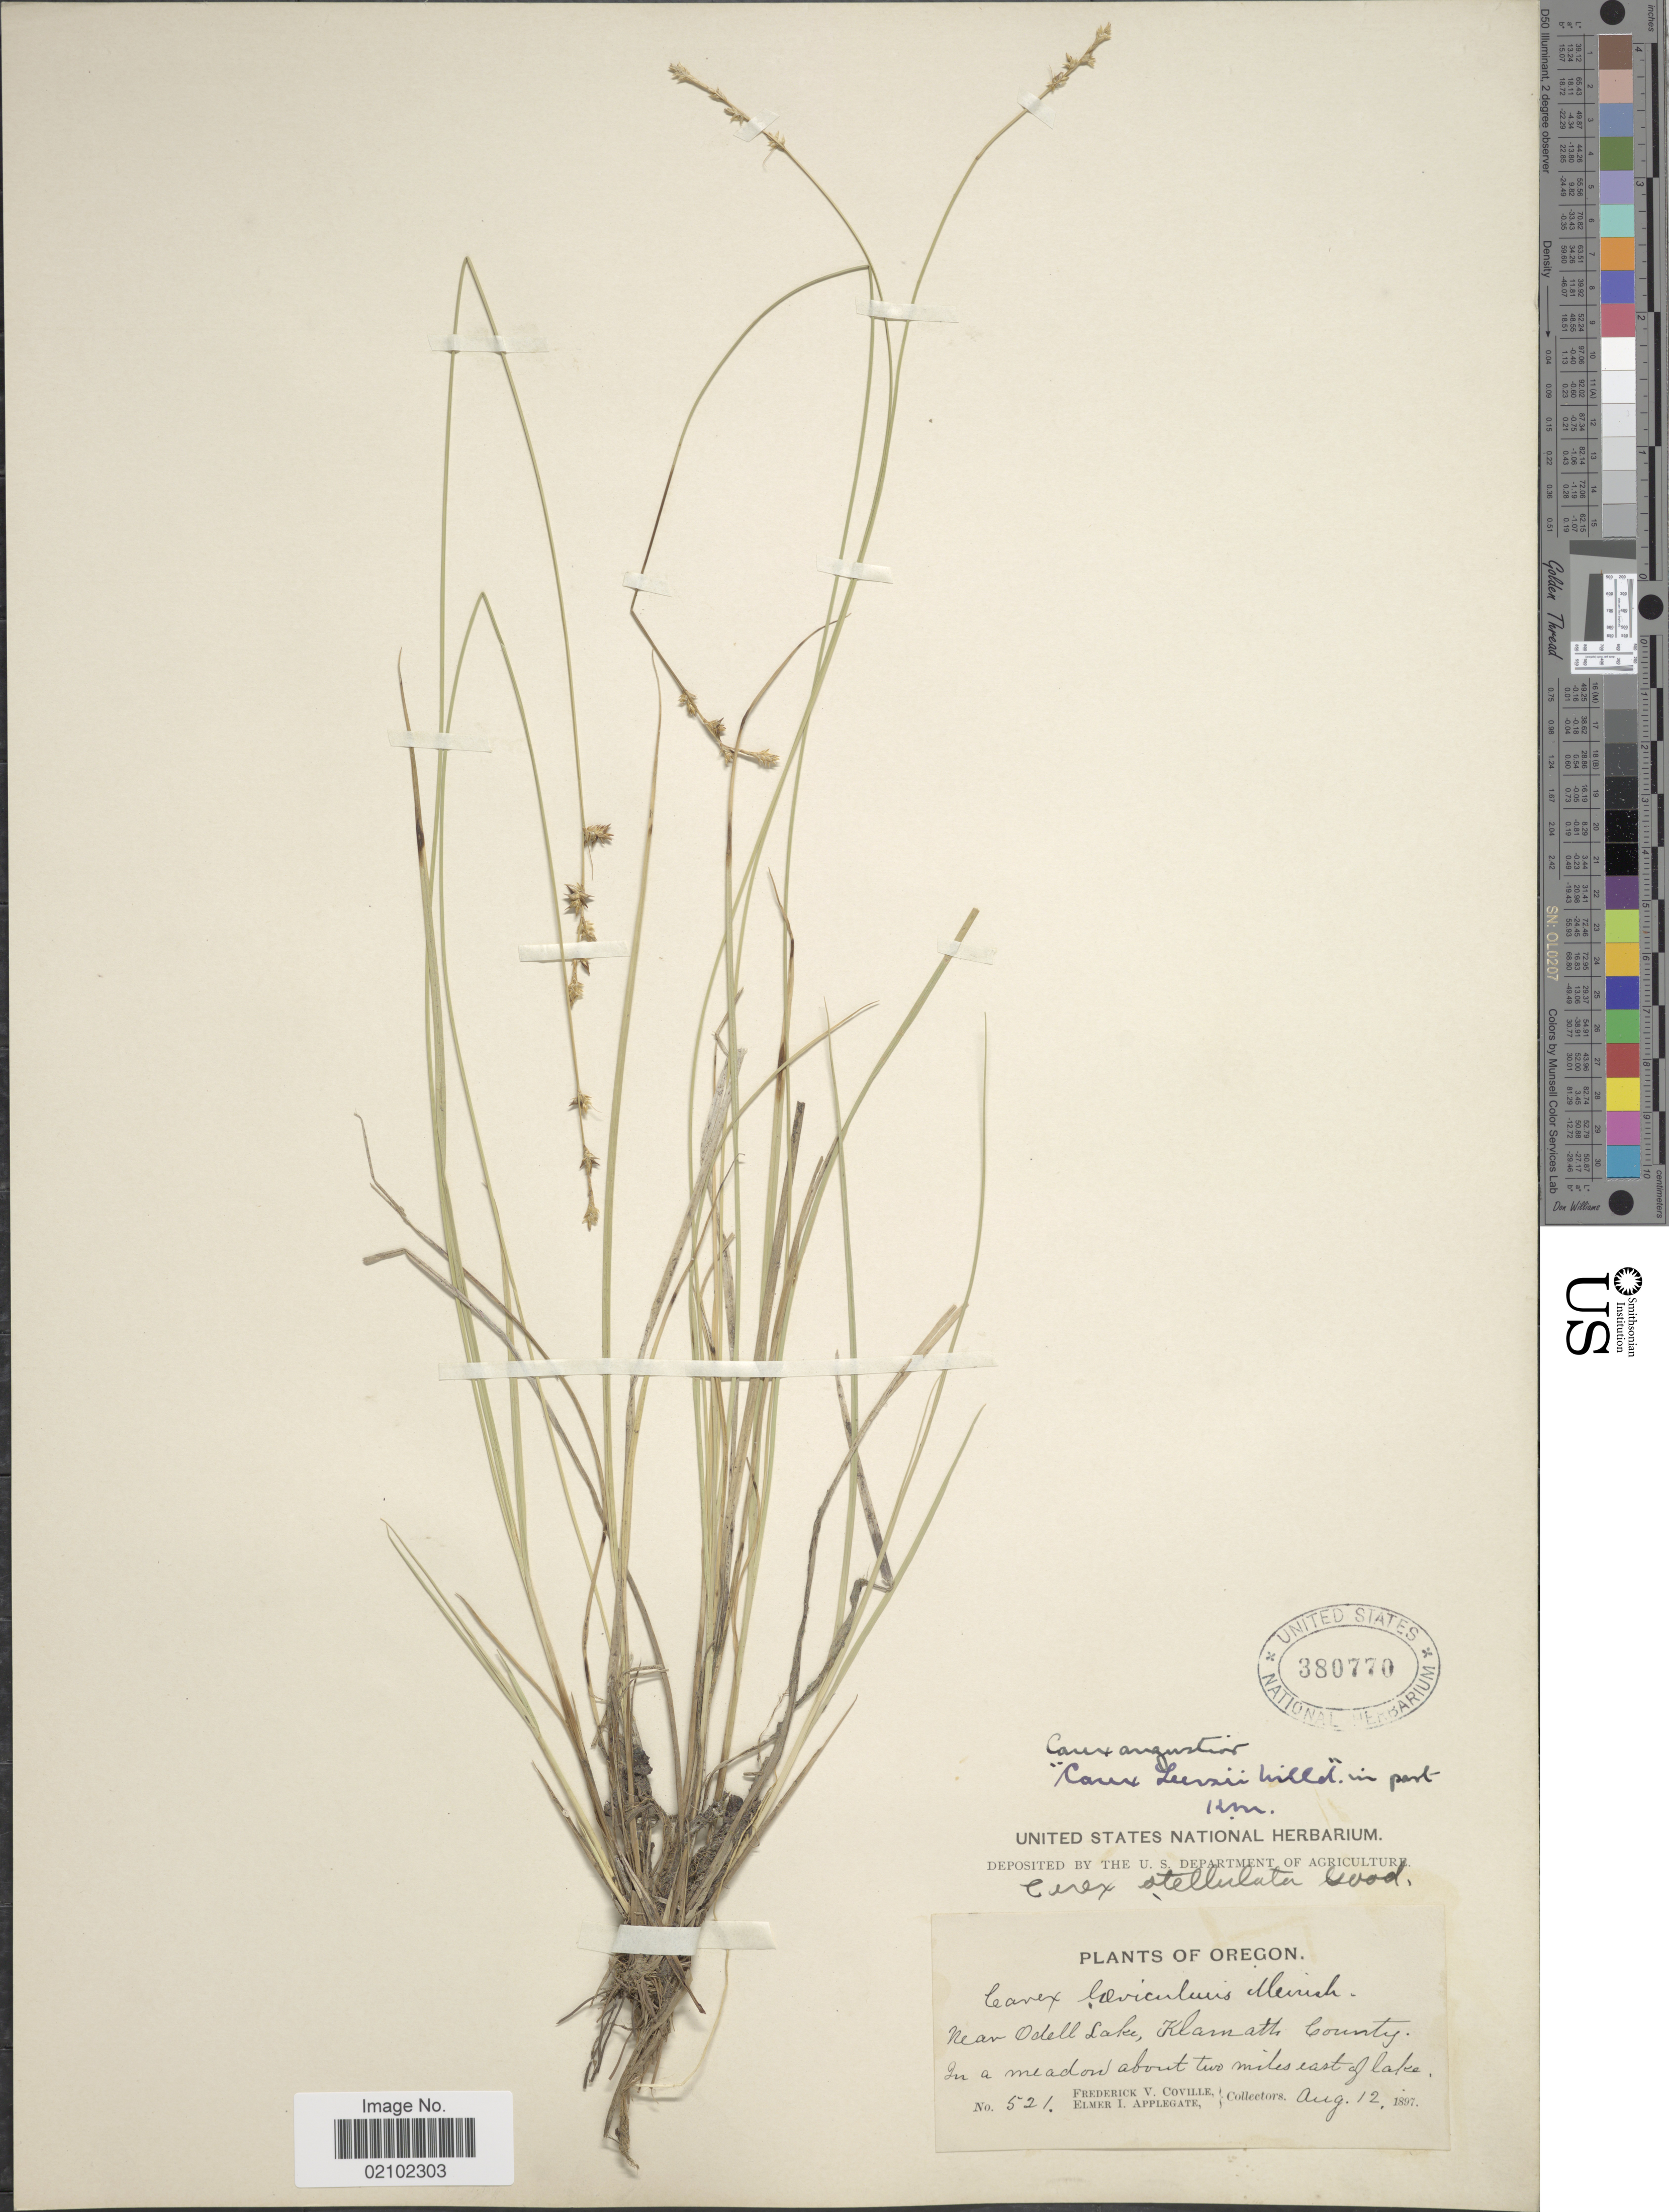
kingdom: Plantae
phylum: Tracheophyta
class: Liliopsida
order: Poales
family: Cyperaceae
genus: Carex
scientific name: Carex echinata subsp. echinata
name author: Murray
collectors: F. V. Coville & E. I. Applegate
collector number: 521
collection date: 1897-08-12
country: United States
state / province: Oregon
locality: Near Odell Lake, Klamath County, about two miles east of lake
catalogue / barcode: US 380770